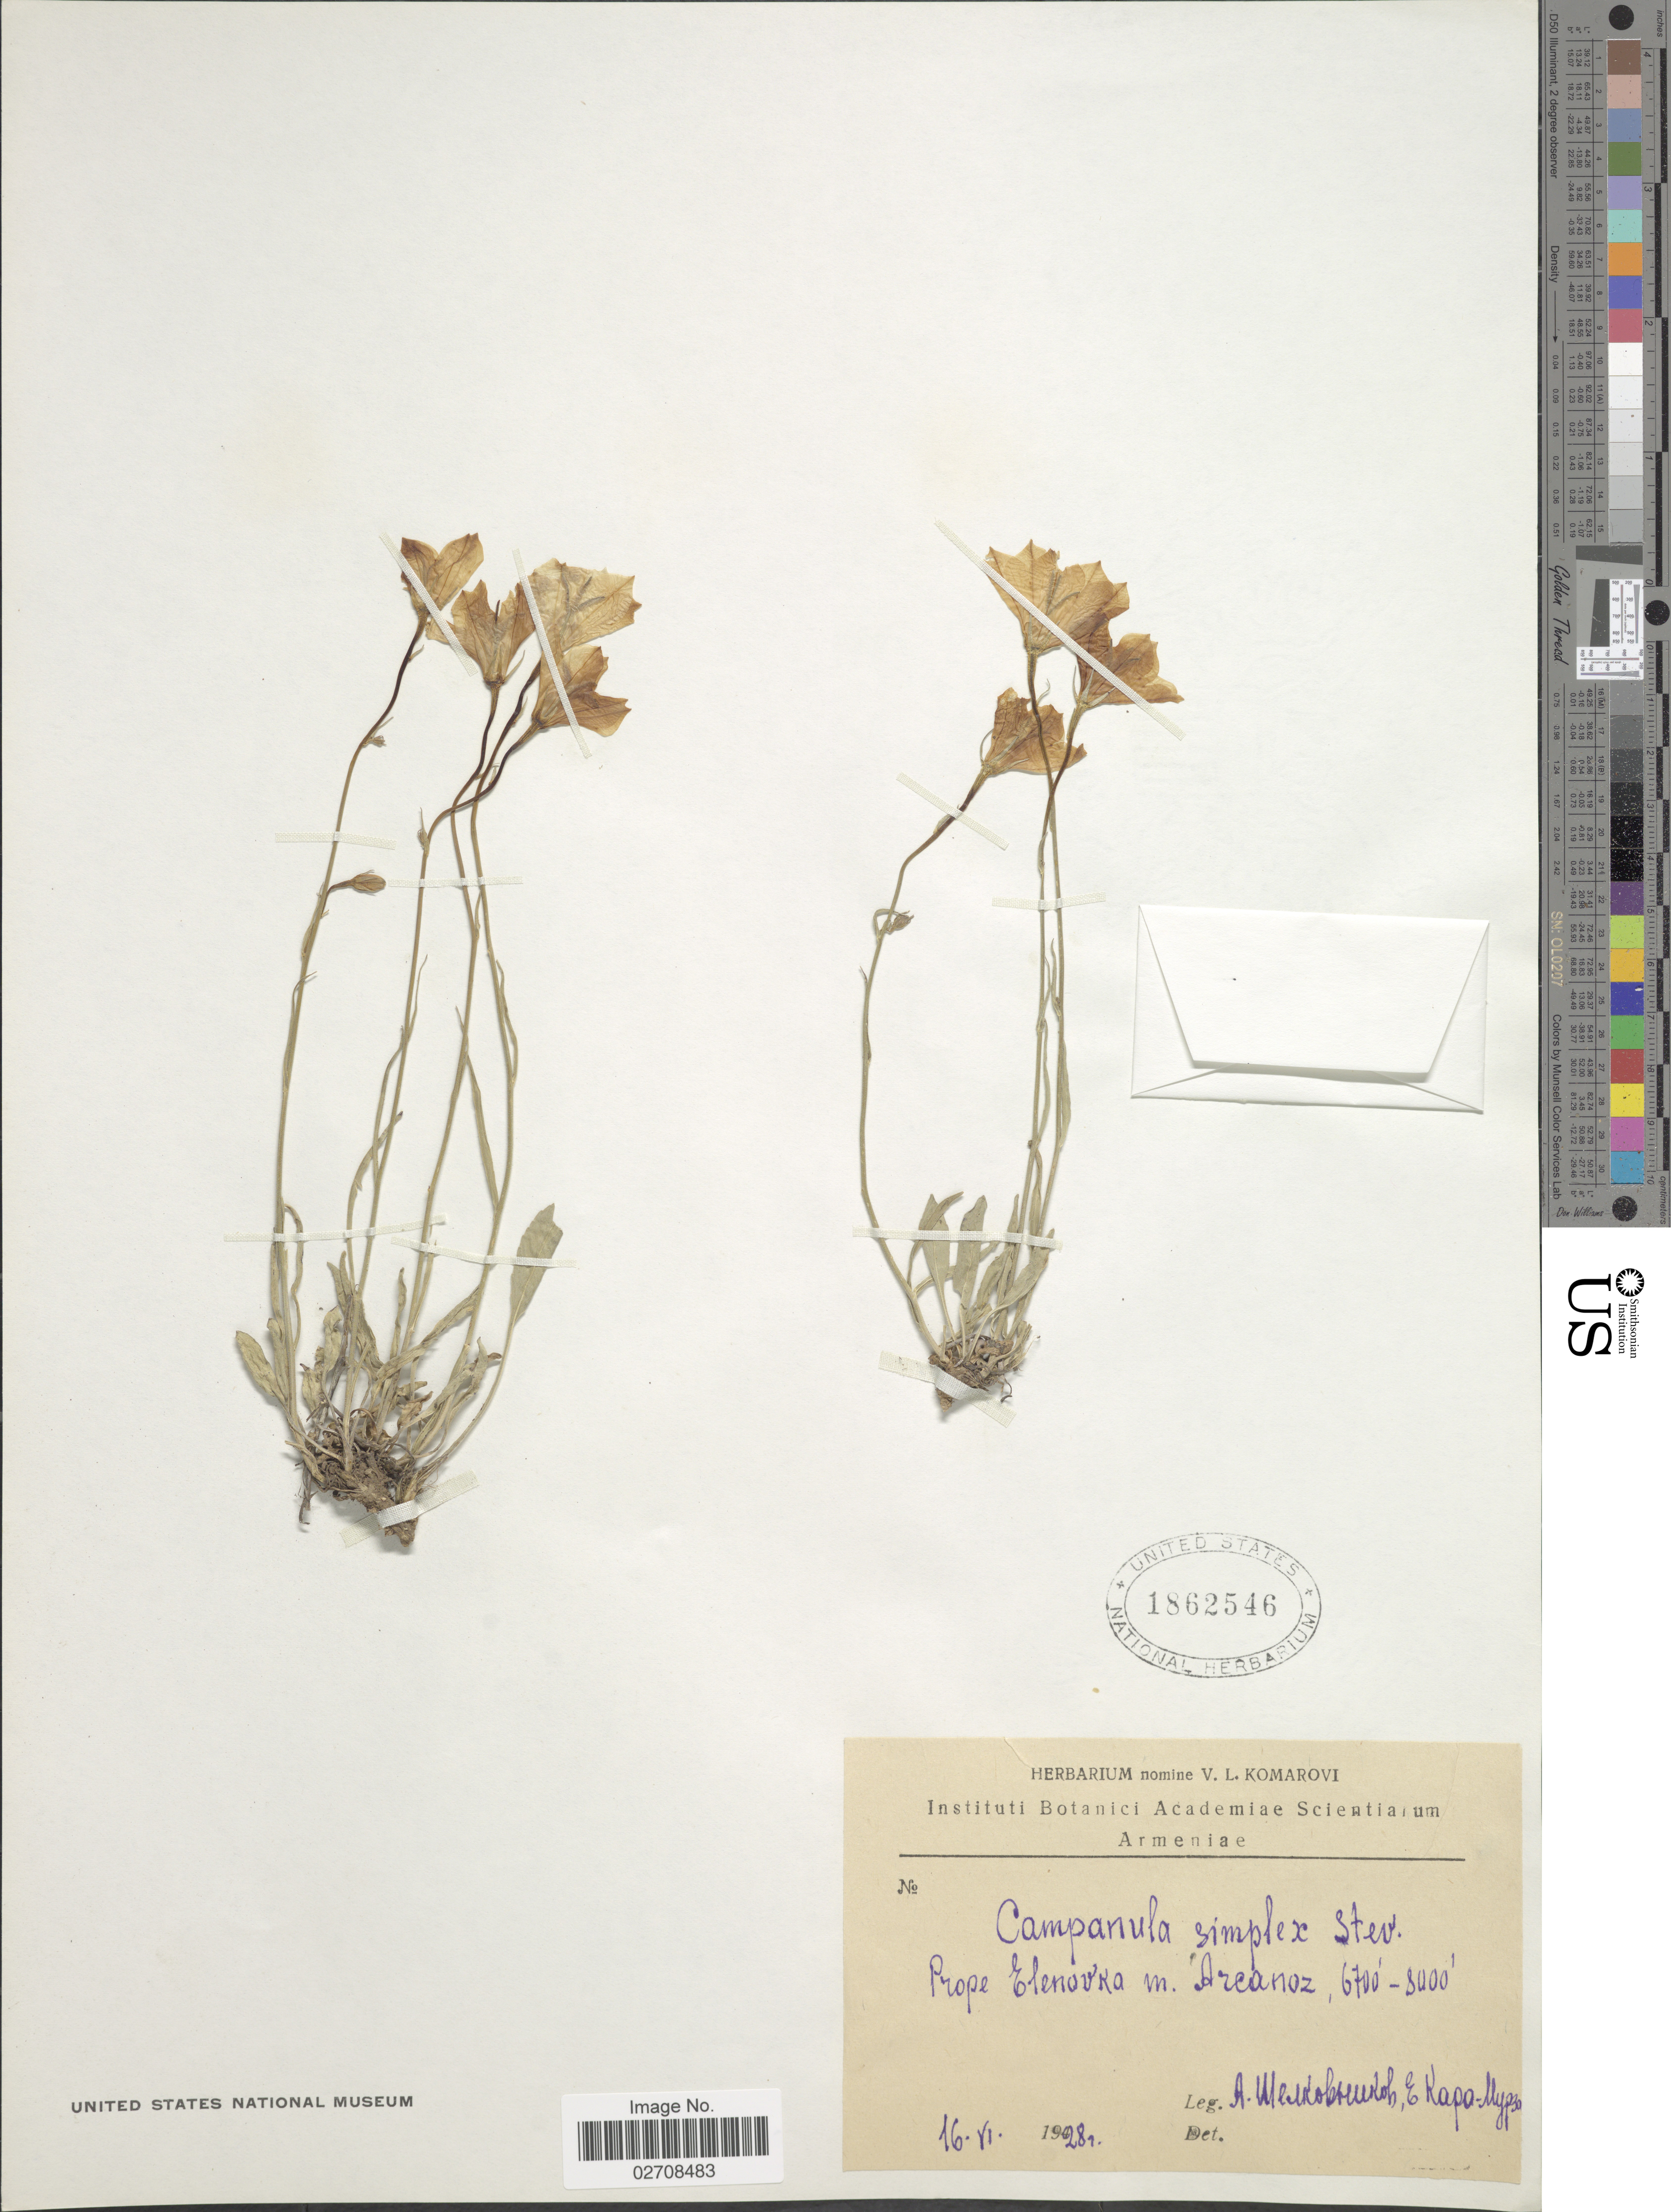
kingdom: Plantae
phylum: Tracheophyta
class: Magnoliopsida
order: Asterales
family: Campanulaceae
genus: Campanula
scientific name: Campanula simplex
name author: Lam. ex DC.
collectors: Collector illegible & Collector illegible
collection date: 1928-06-16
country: Armenia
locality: Prope Elenovka m. Areanoz.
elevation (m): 2042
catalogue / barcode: US 1862546